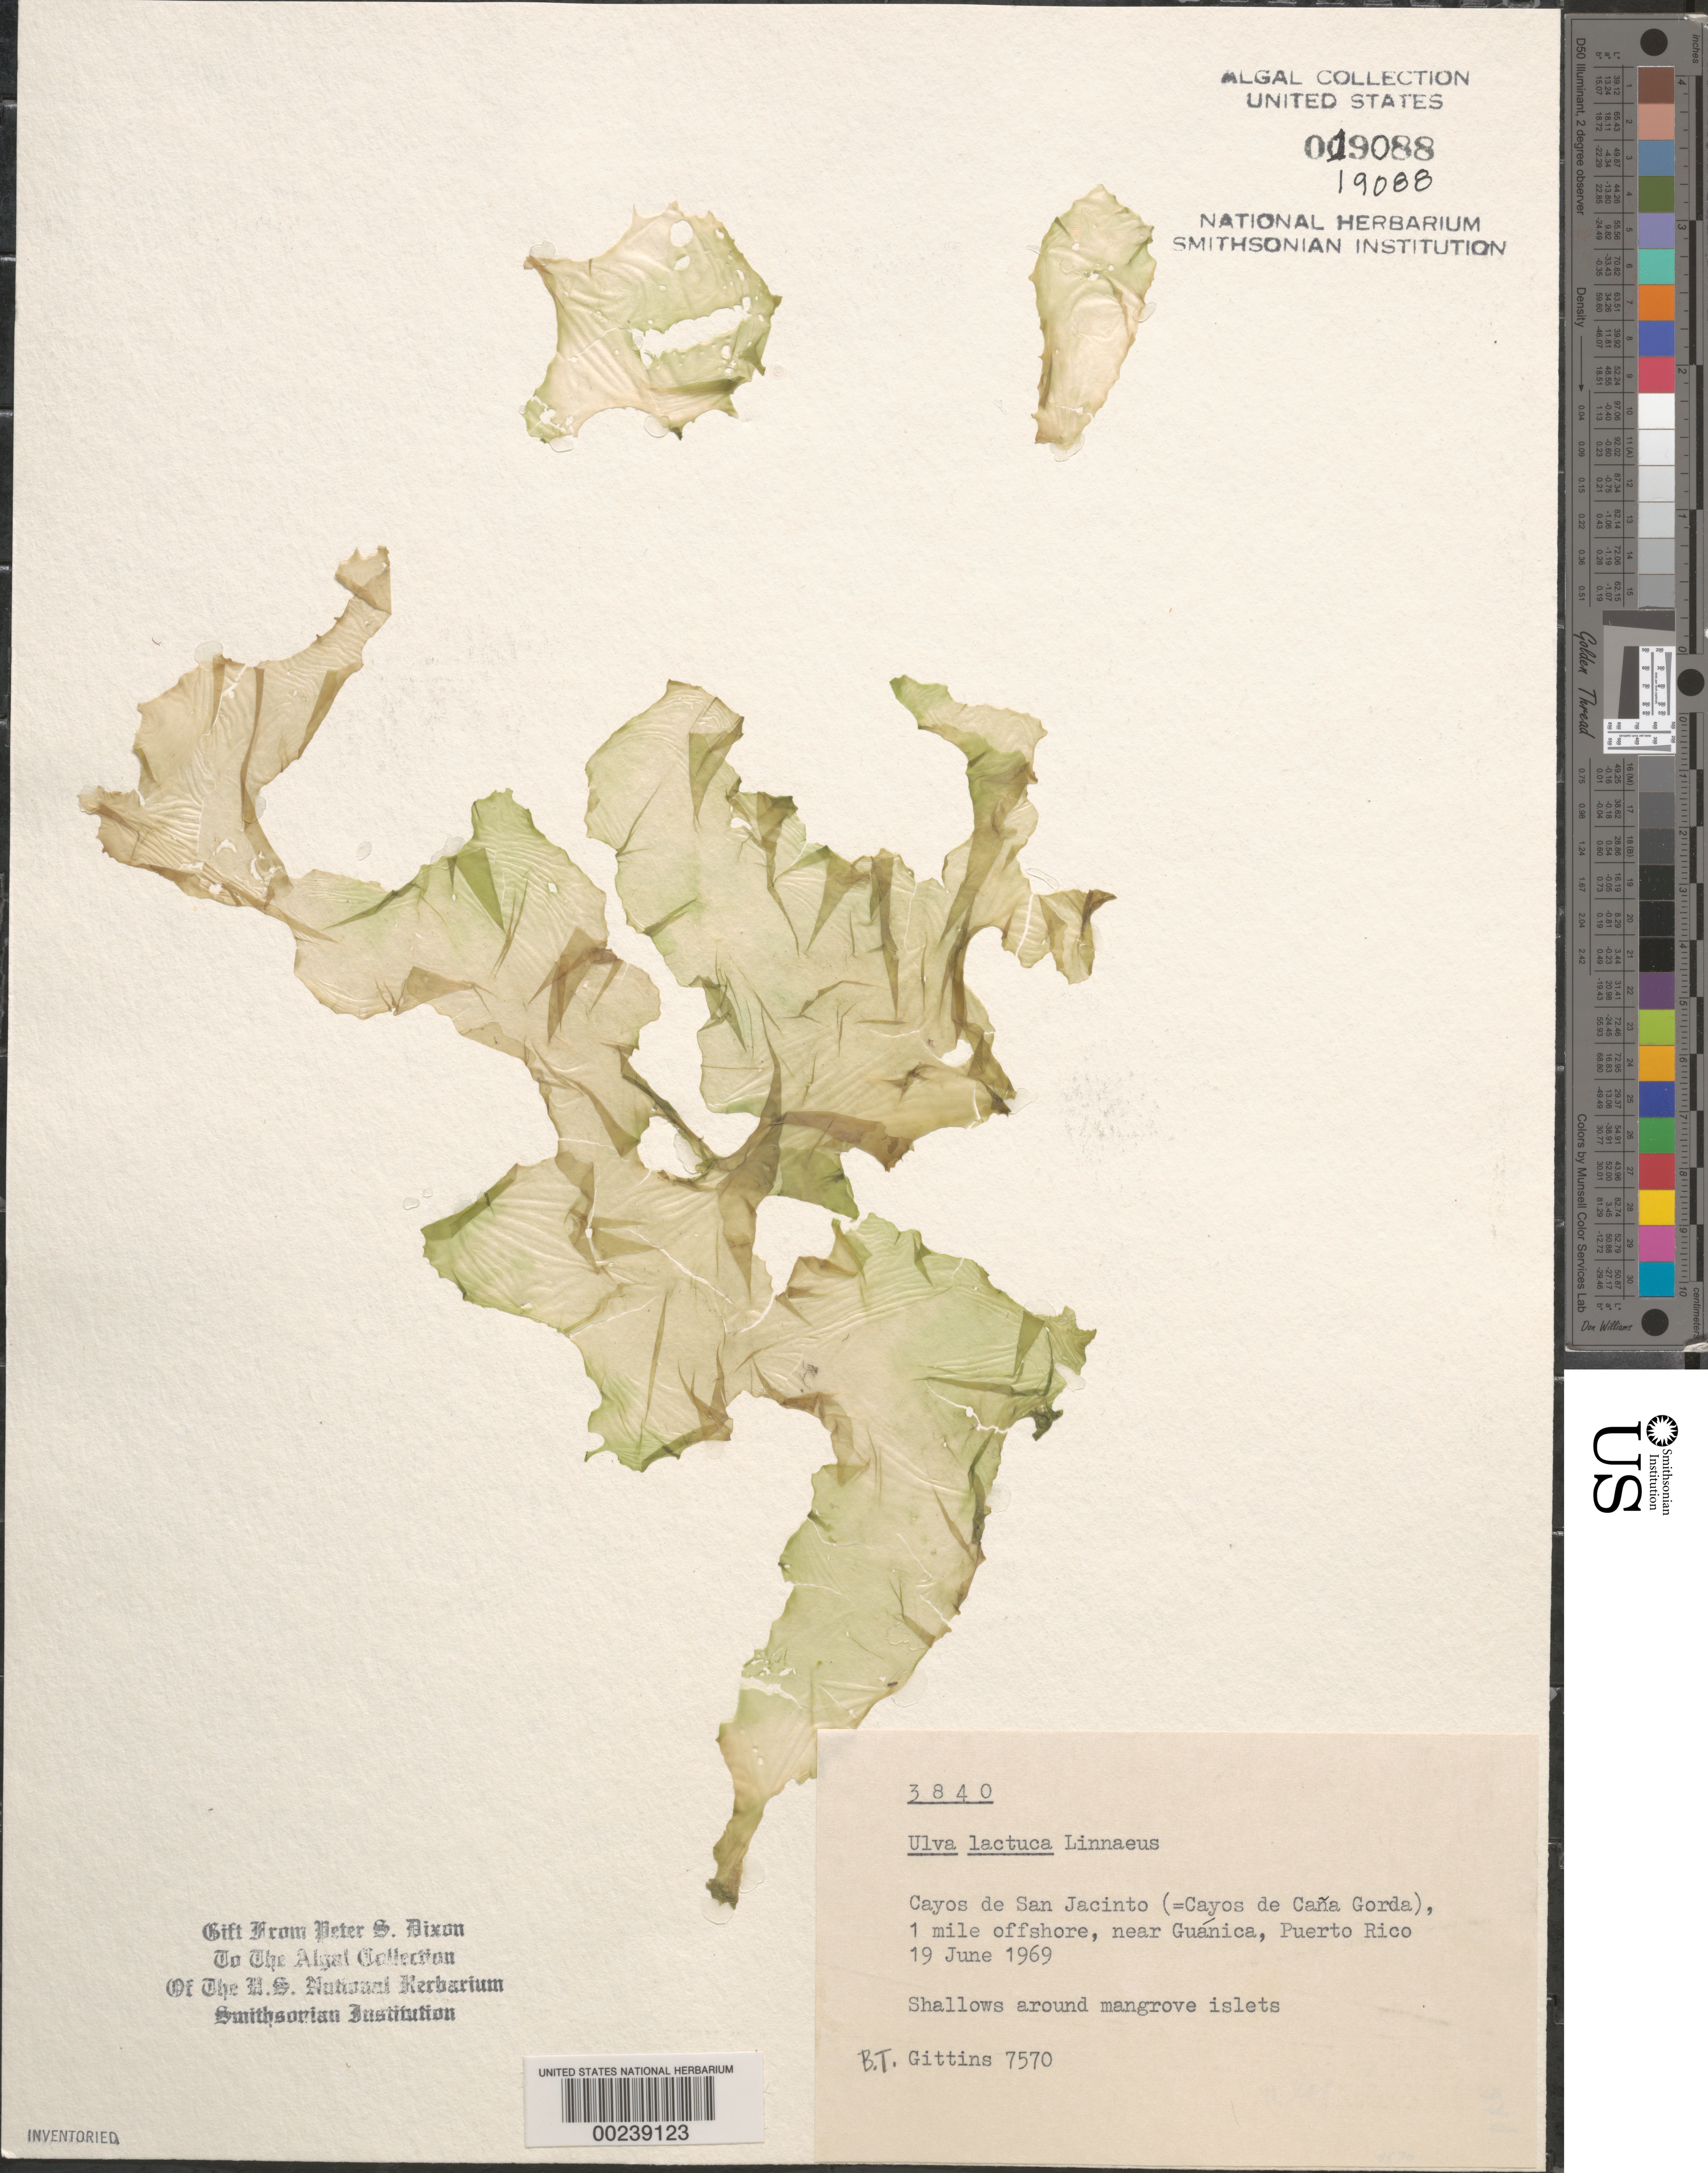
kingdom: Plantae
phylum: Chlorophyta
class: Ulvophyceae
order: Ulvales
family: Ulvaceae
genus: Ulva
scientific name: Ulva lactuca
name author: L.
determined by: Dixon, P. S.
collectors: B. Gittins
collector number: BTG 7570 & PSD 3840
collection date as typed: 19 Jun 1969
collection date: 1969-06-19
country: Puerto Rico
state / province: Guanica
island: Cayos de San Jacinto (Cayos de Cana Gorda)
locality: Near Guanica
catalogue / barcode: US 19088